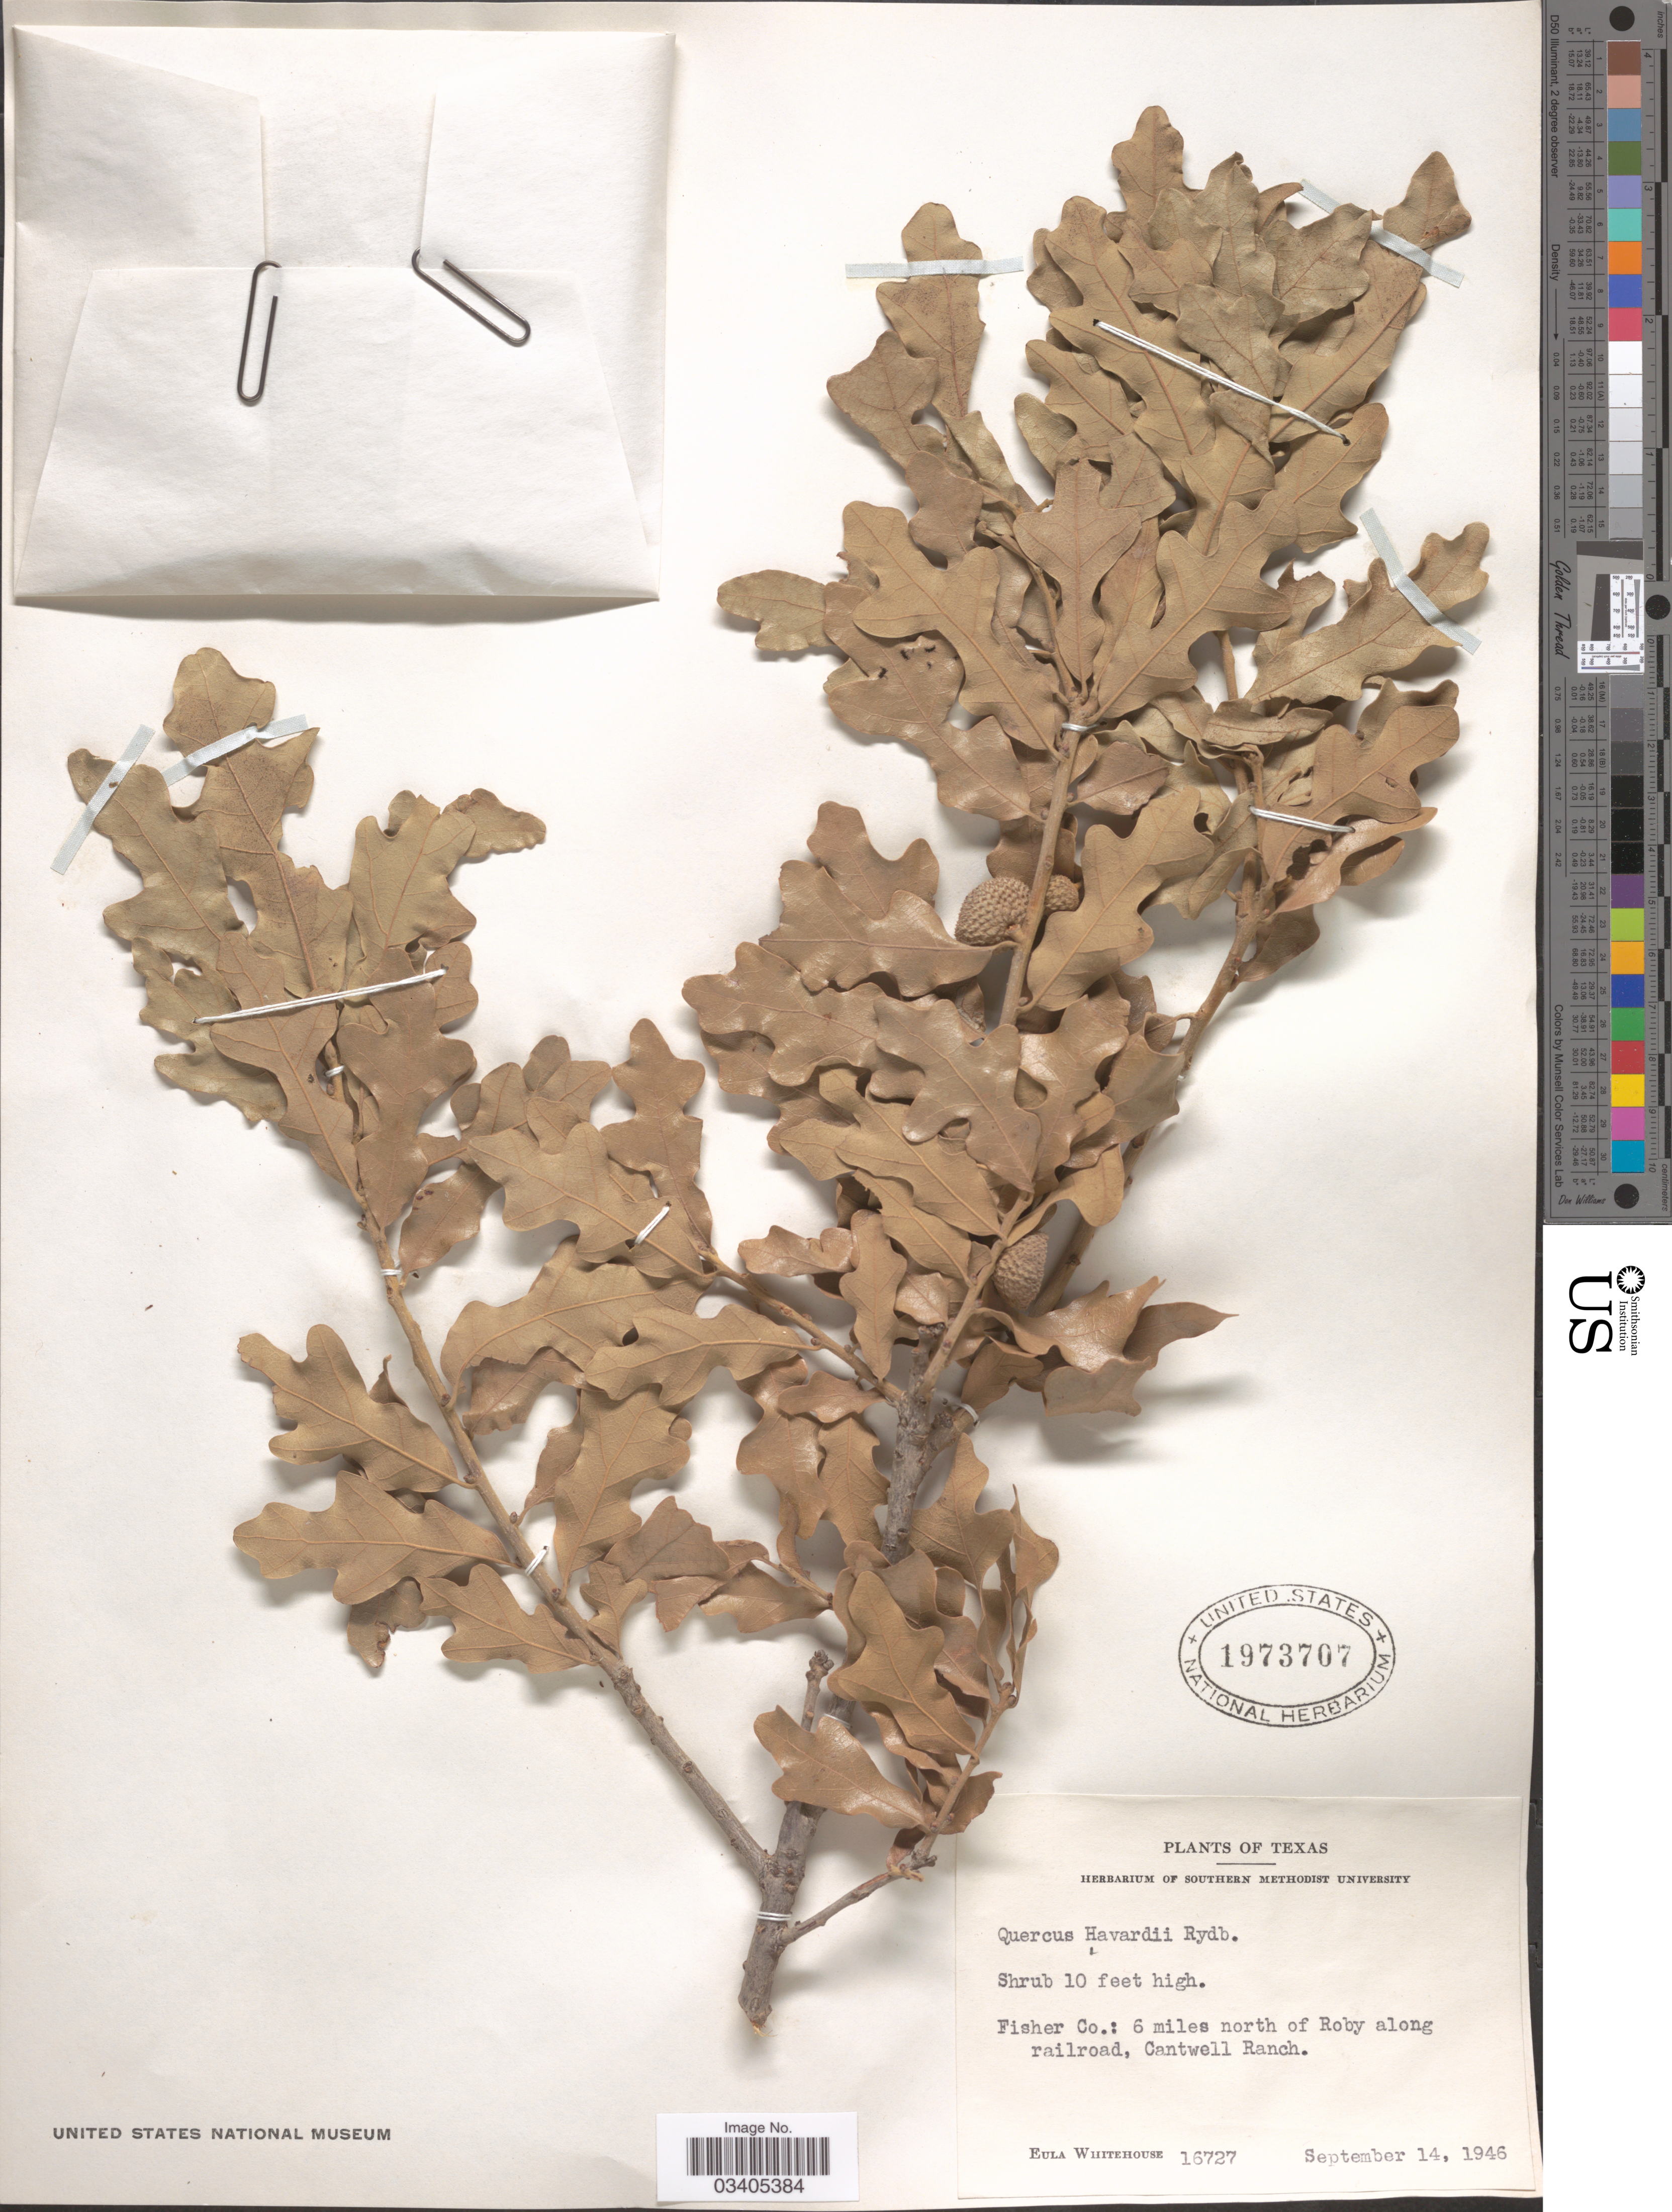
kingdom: Plantae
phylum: Tracheophyta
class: Magnoliopsida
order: Fagales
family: Fagaceae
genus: Quercus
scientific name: Quercus havardii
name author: Rydb.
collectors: E. Whitehouse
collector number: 16727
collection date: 1946-09-14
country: United States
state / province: Texas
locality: Fisher Co.: 6 miles north of Roby along railroad, Cantwell Ranch.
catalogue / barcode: US 1973707